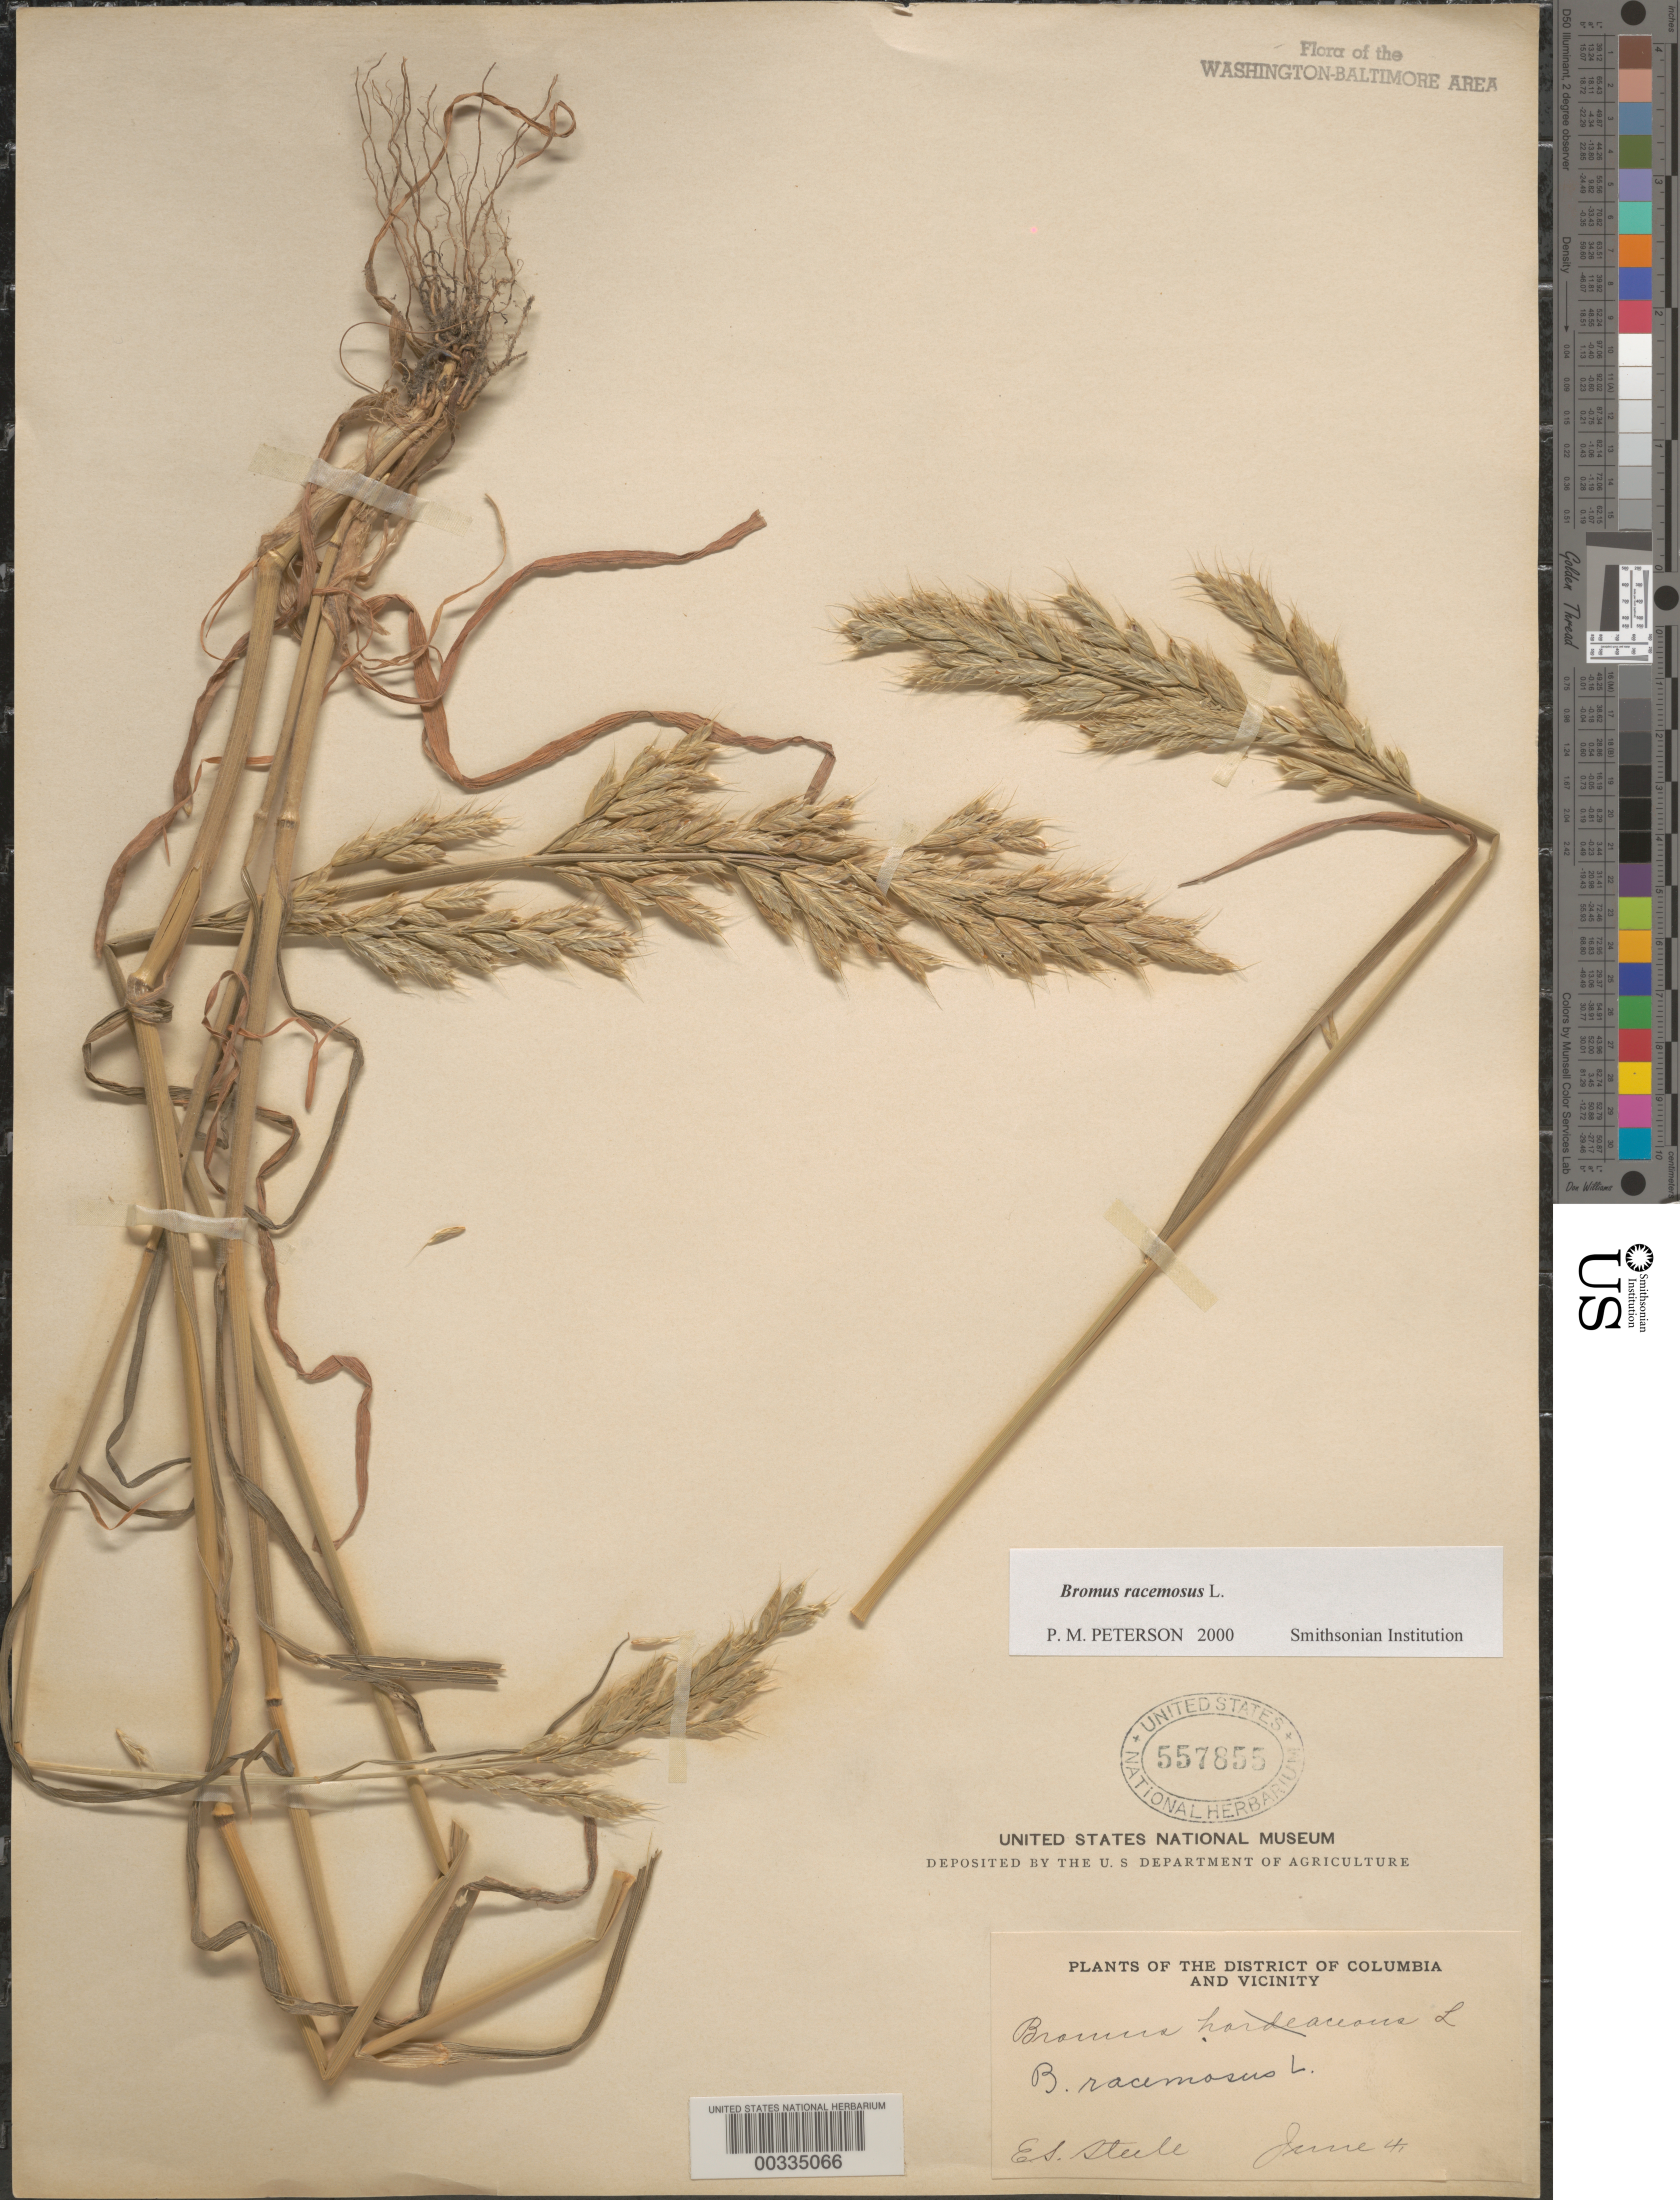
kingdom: Plantae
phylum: Tracheophyta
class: Liliopsida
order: Poales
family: Poaceae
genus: Bromus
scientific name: Bromus racemosus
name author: L.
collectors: E. Steele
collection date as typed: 04 Jun 1896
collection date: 1896-06-04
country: United States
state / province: District of Columbia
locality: Washington DC area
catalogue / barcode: US 557855